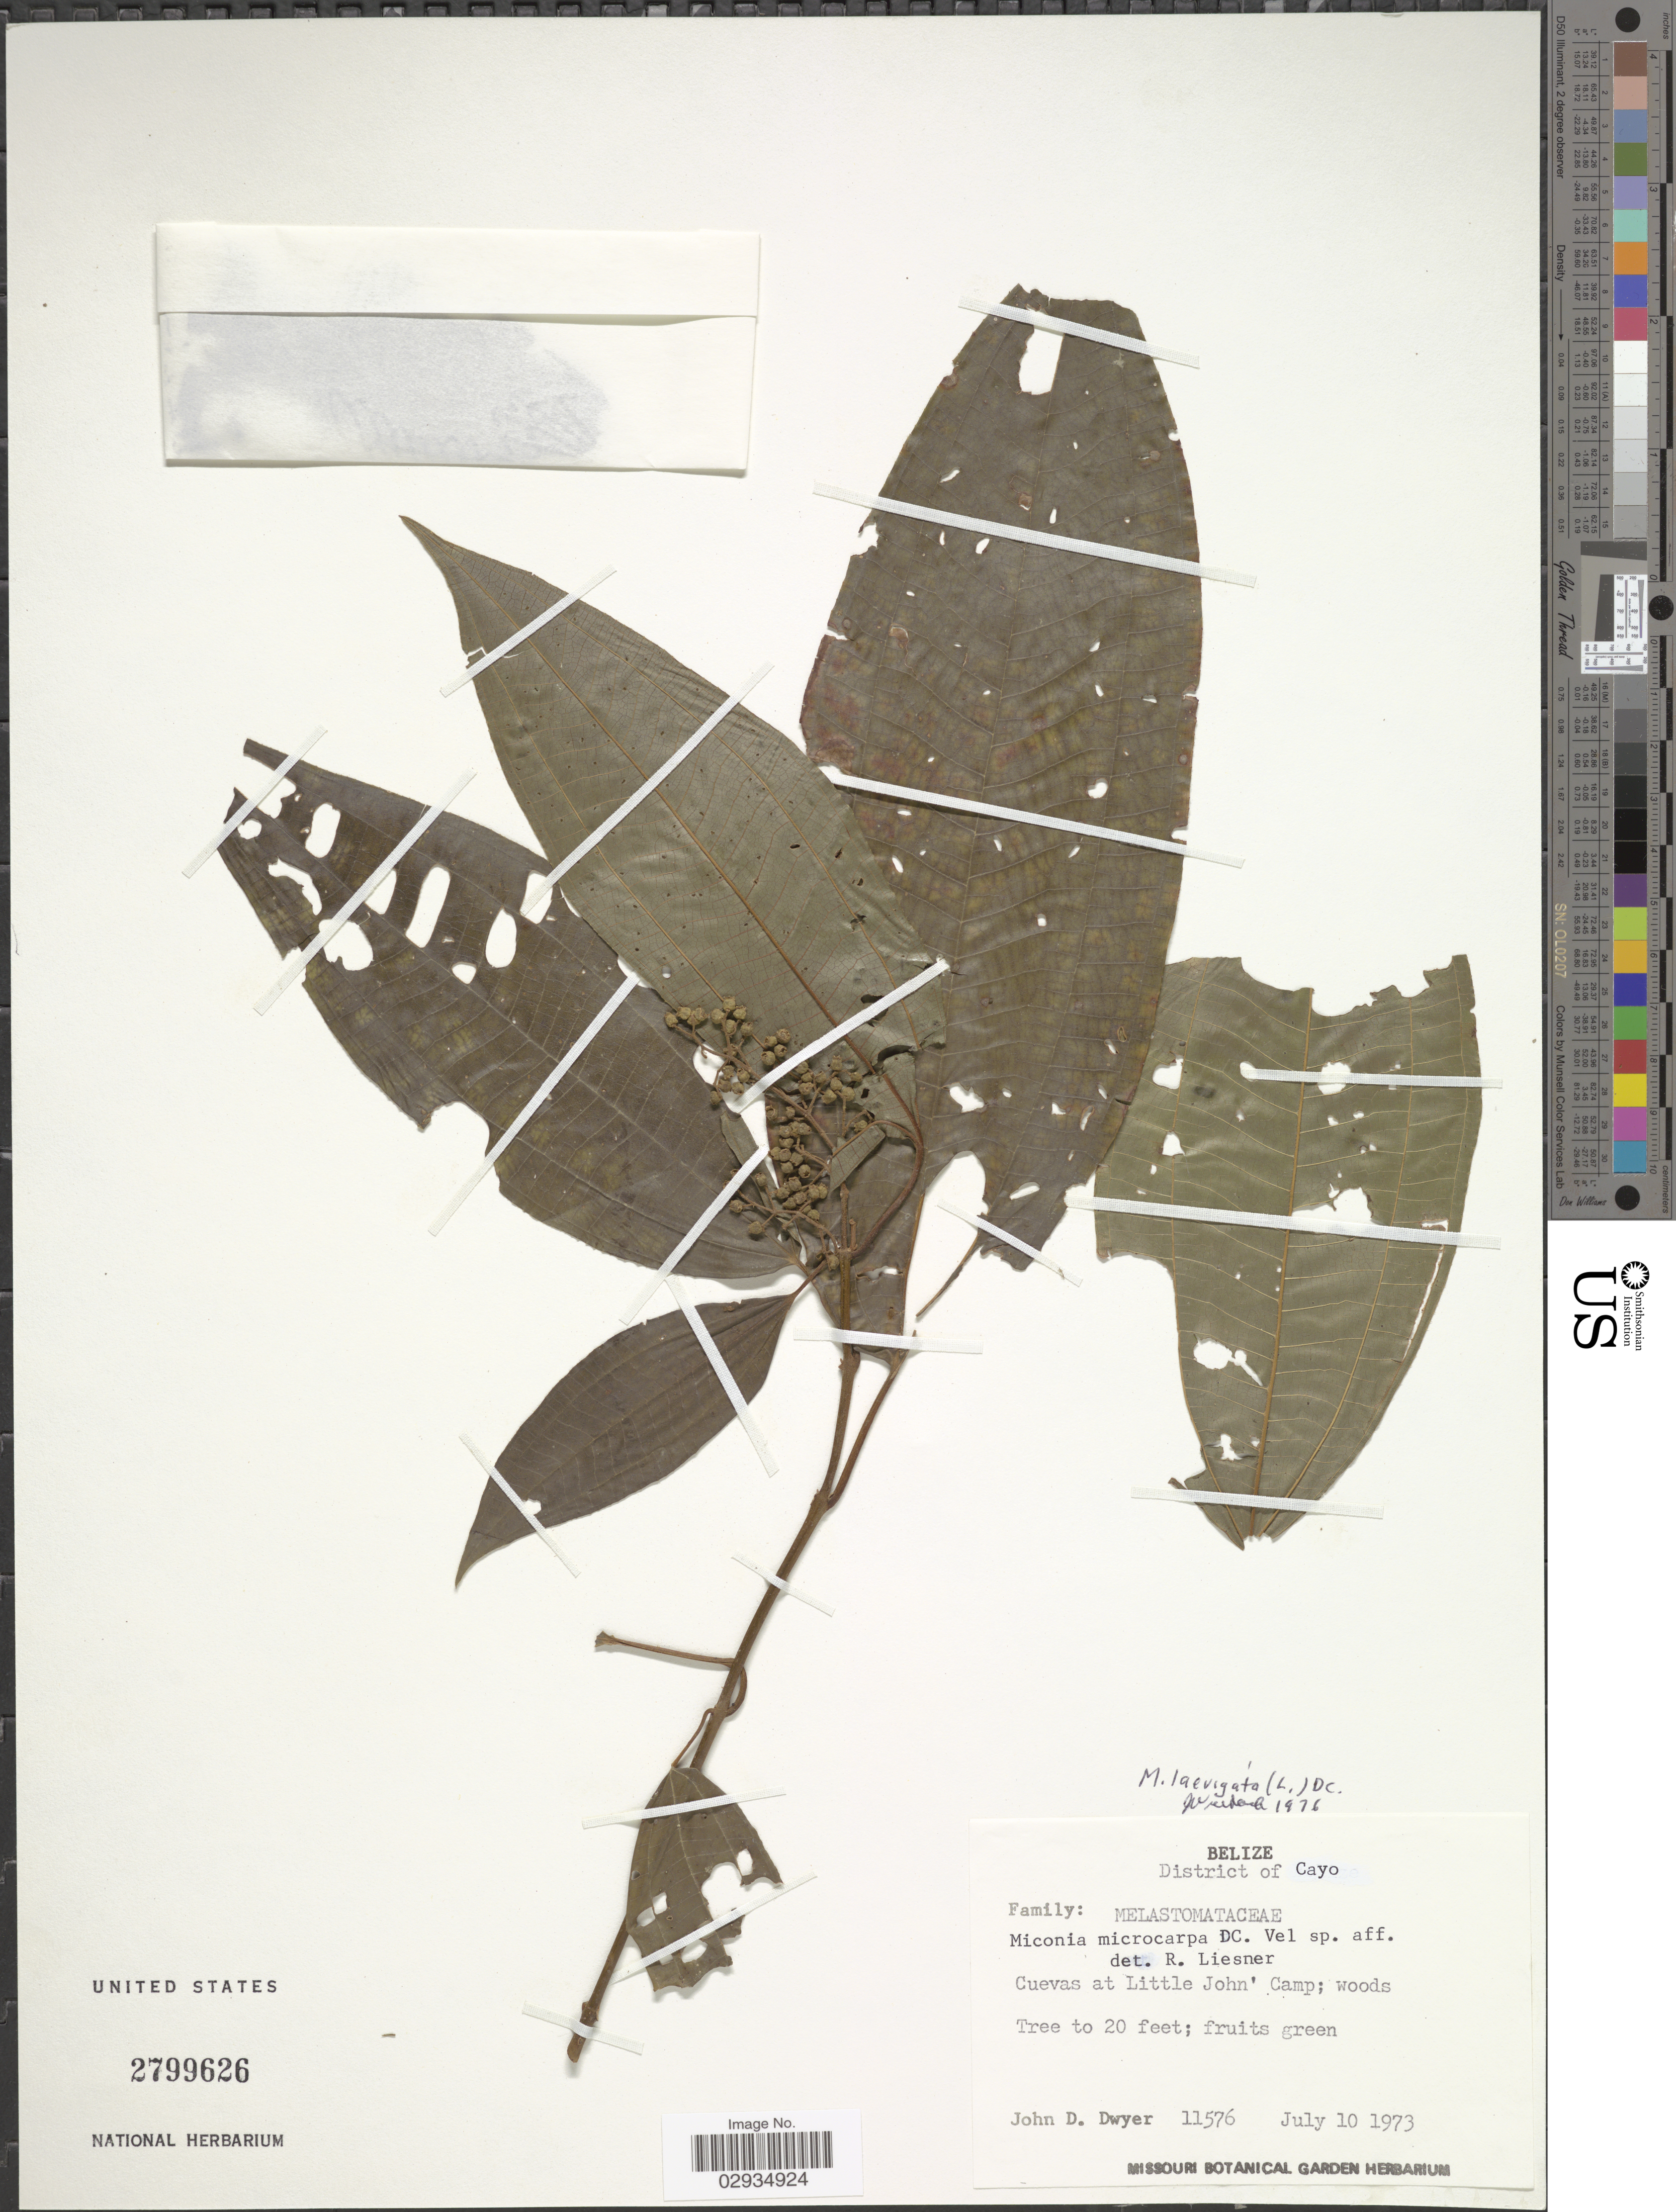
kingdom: Plantae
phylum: Tracheophyta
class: Magnoliopsida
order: Myrtales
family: Melastomataceae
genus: Miconia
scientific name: Miconia laevigata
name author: (L.) D. Don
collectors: J. D. Dwyer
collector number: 11576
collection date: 1973-07-10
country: Belize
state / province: Cayo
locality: District of Cayo. Cuevas at Little John' Camp.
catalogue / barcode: US 2799626